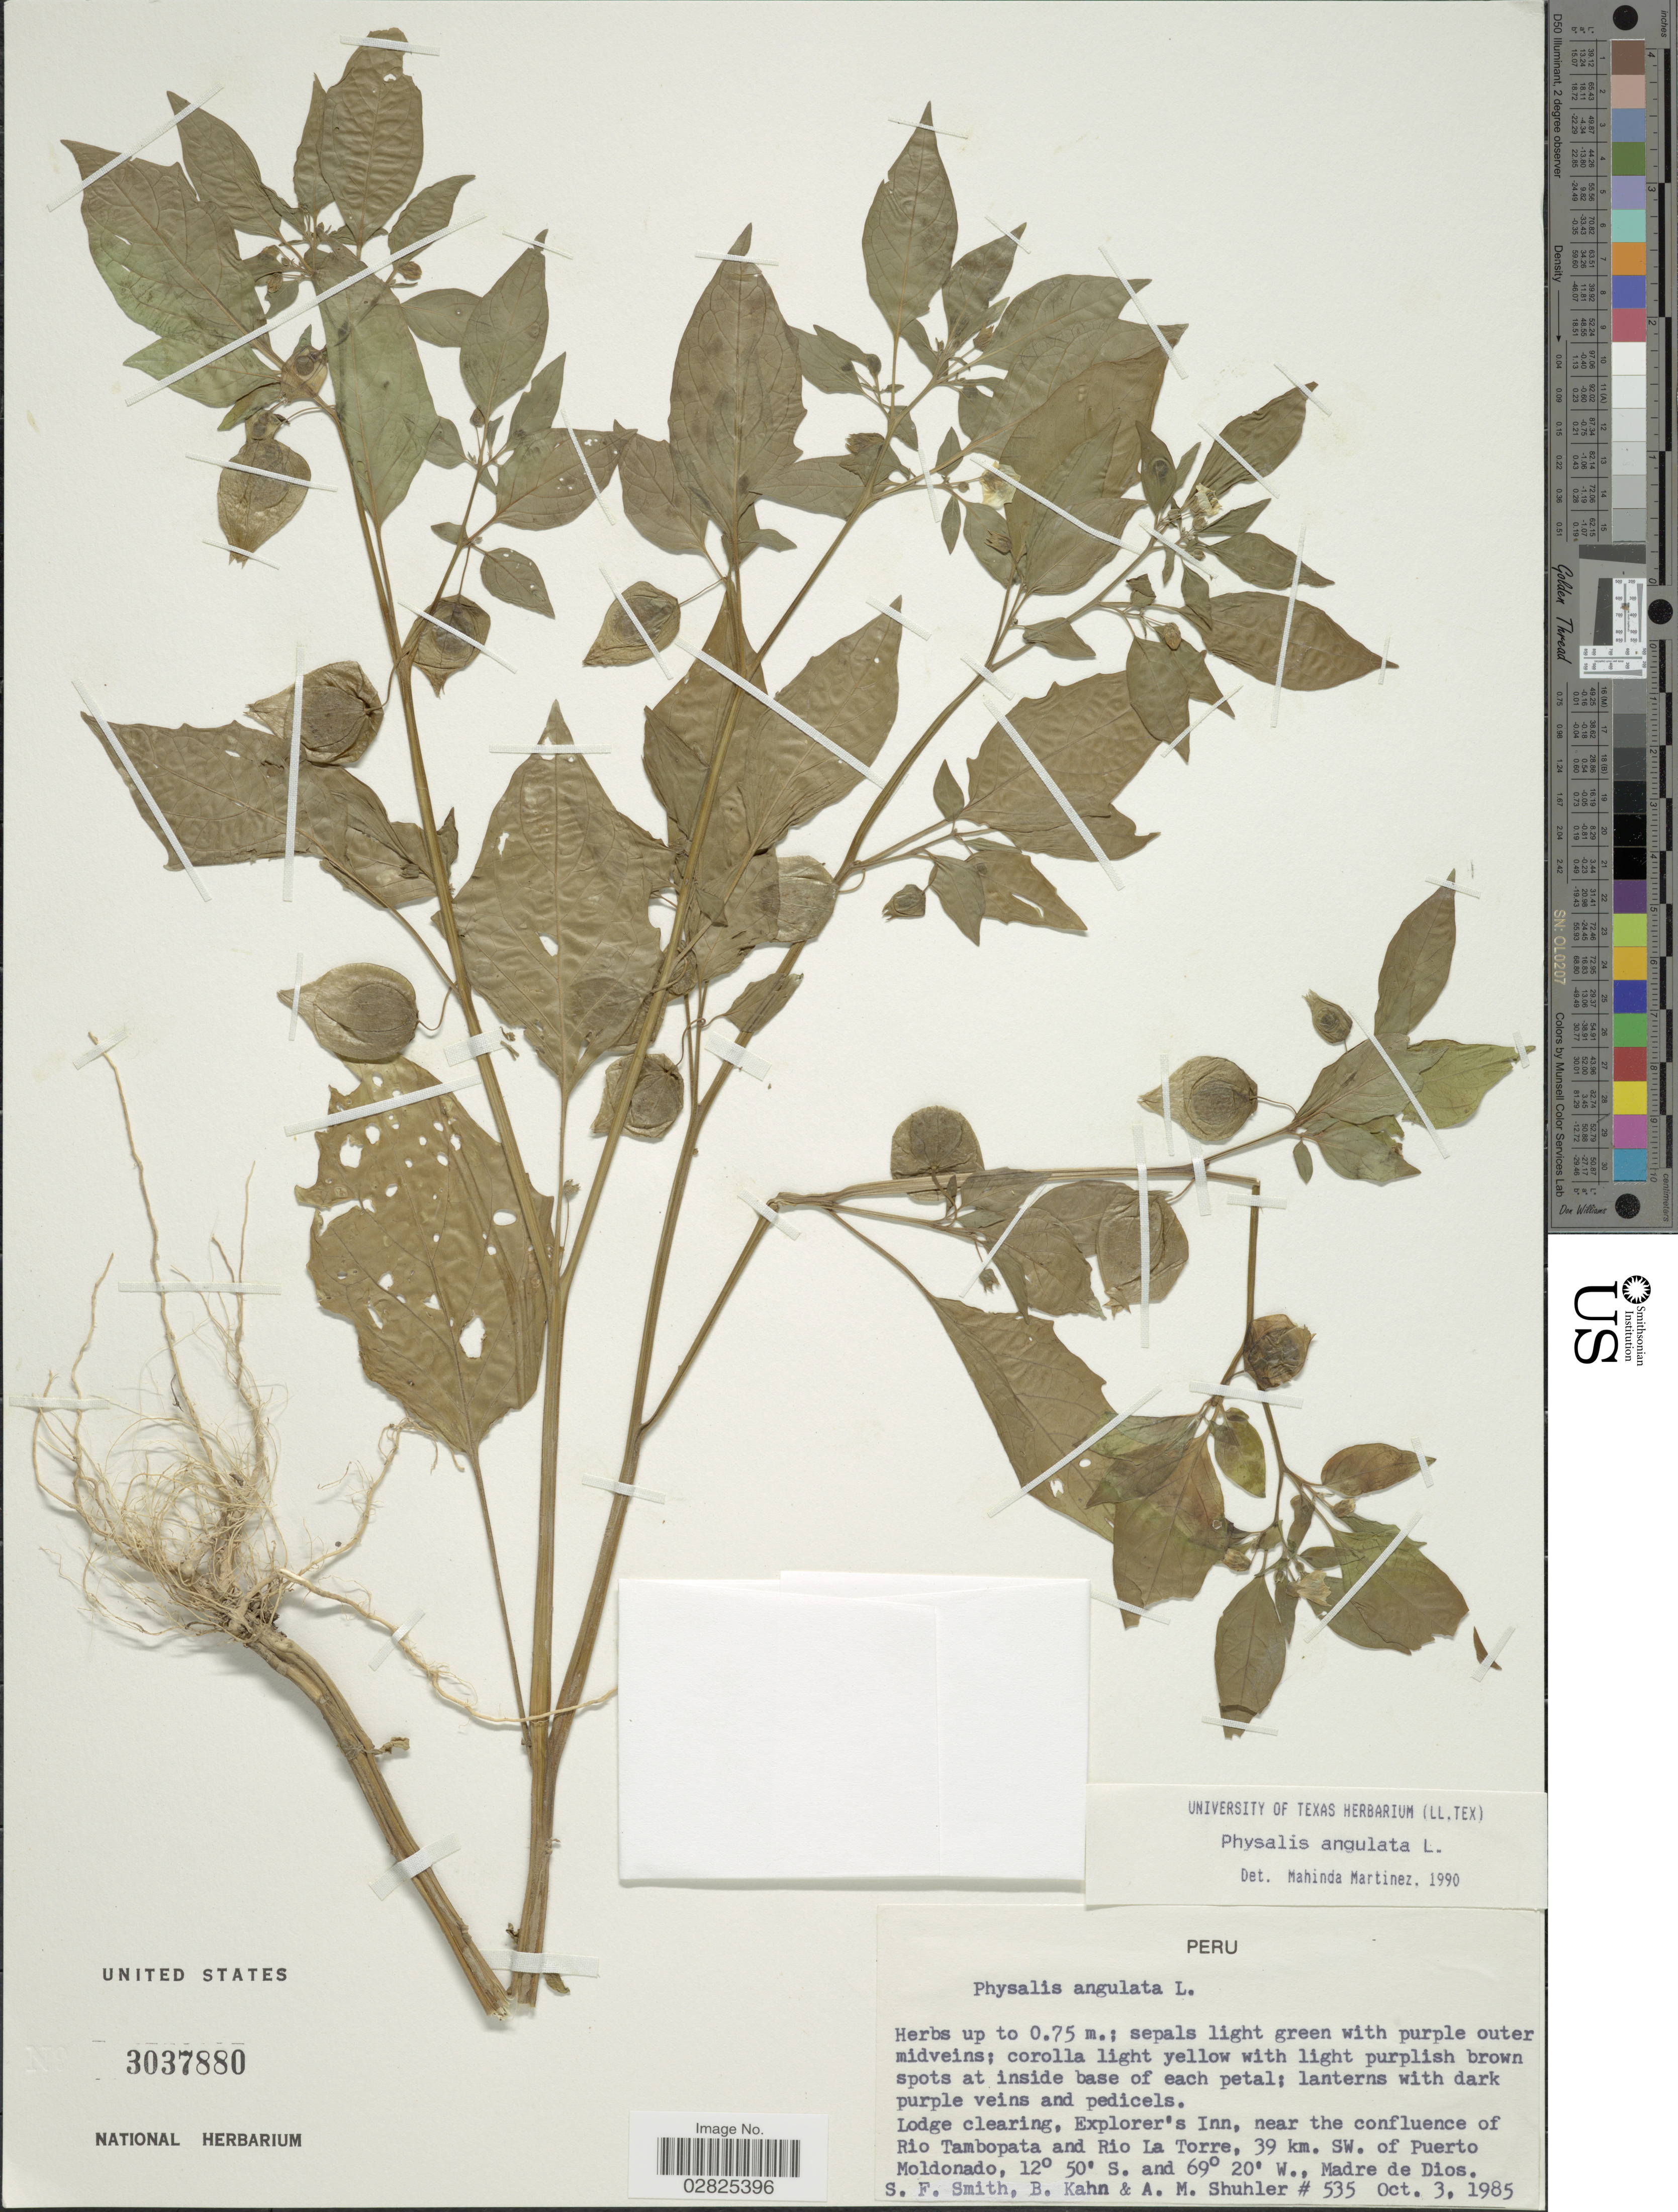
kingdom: Plantae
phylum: Tracheophyta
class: Magnoliopsida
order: Solanales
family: Solanaceae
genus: Physalis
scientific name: Physalis angulata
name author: L.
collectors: S.F. Smith, B. Kahn & A. Shuhler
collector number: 535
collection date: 1985-10-03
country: Peru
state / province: Madre de Dios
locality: Lodge clearing, Explorer's Inn, near the confluence of Rio Tambopata and Rio La Torre, 39 km. SW. of Puerto Moldonado.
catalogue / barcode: US 3037880